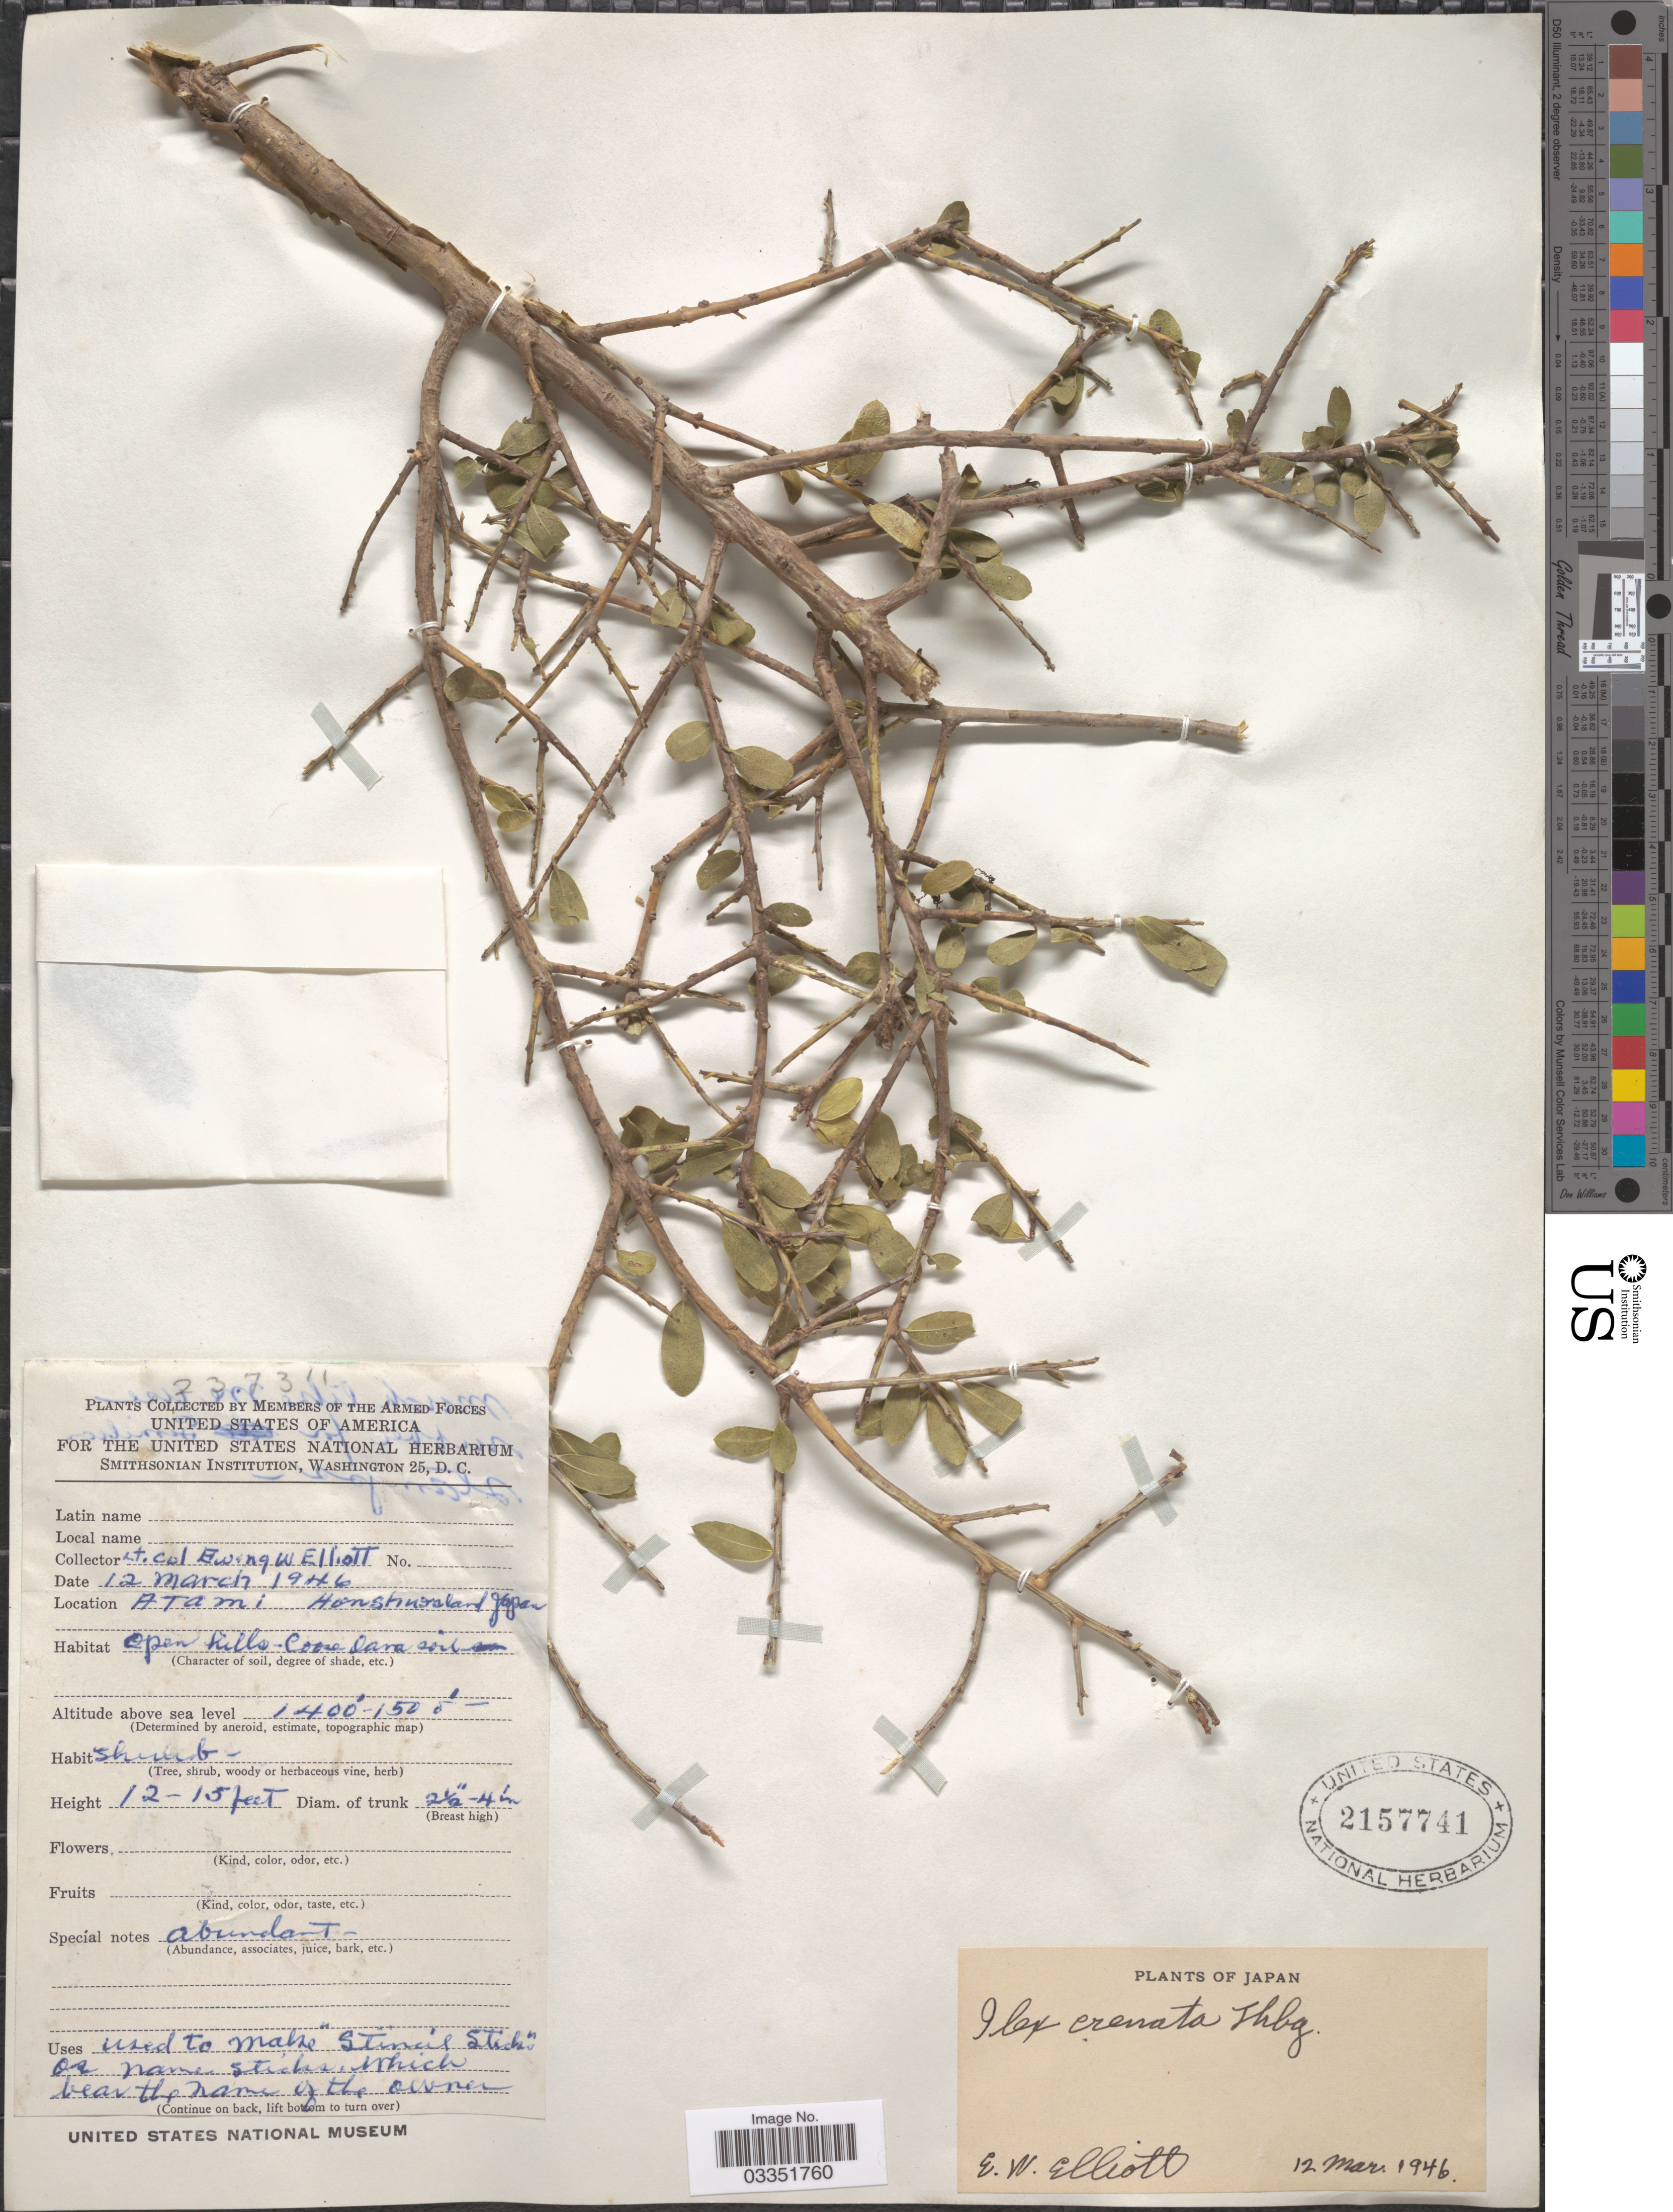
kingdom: Plantae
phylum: Tracheophyta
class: Magnoliopsida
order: Aquifoliales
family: Aquifoliaceae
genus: Ilex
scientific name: Ilex crenata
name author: Thunb.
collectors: E. Elliott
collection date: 1946-03-12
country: Japan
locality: Atami, Honshu Island.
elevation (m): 427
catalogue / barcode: US 2157741